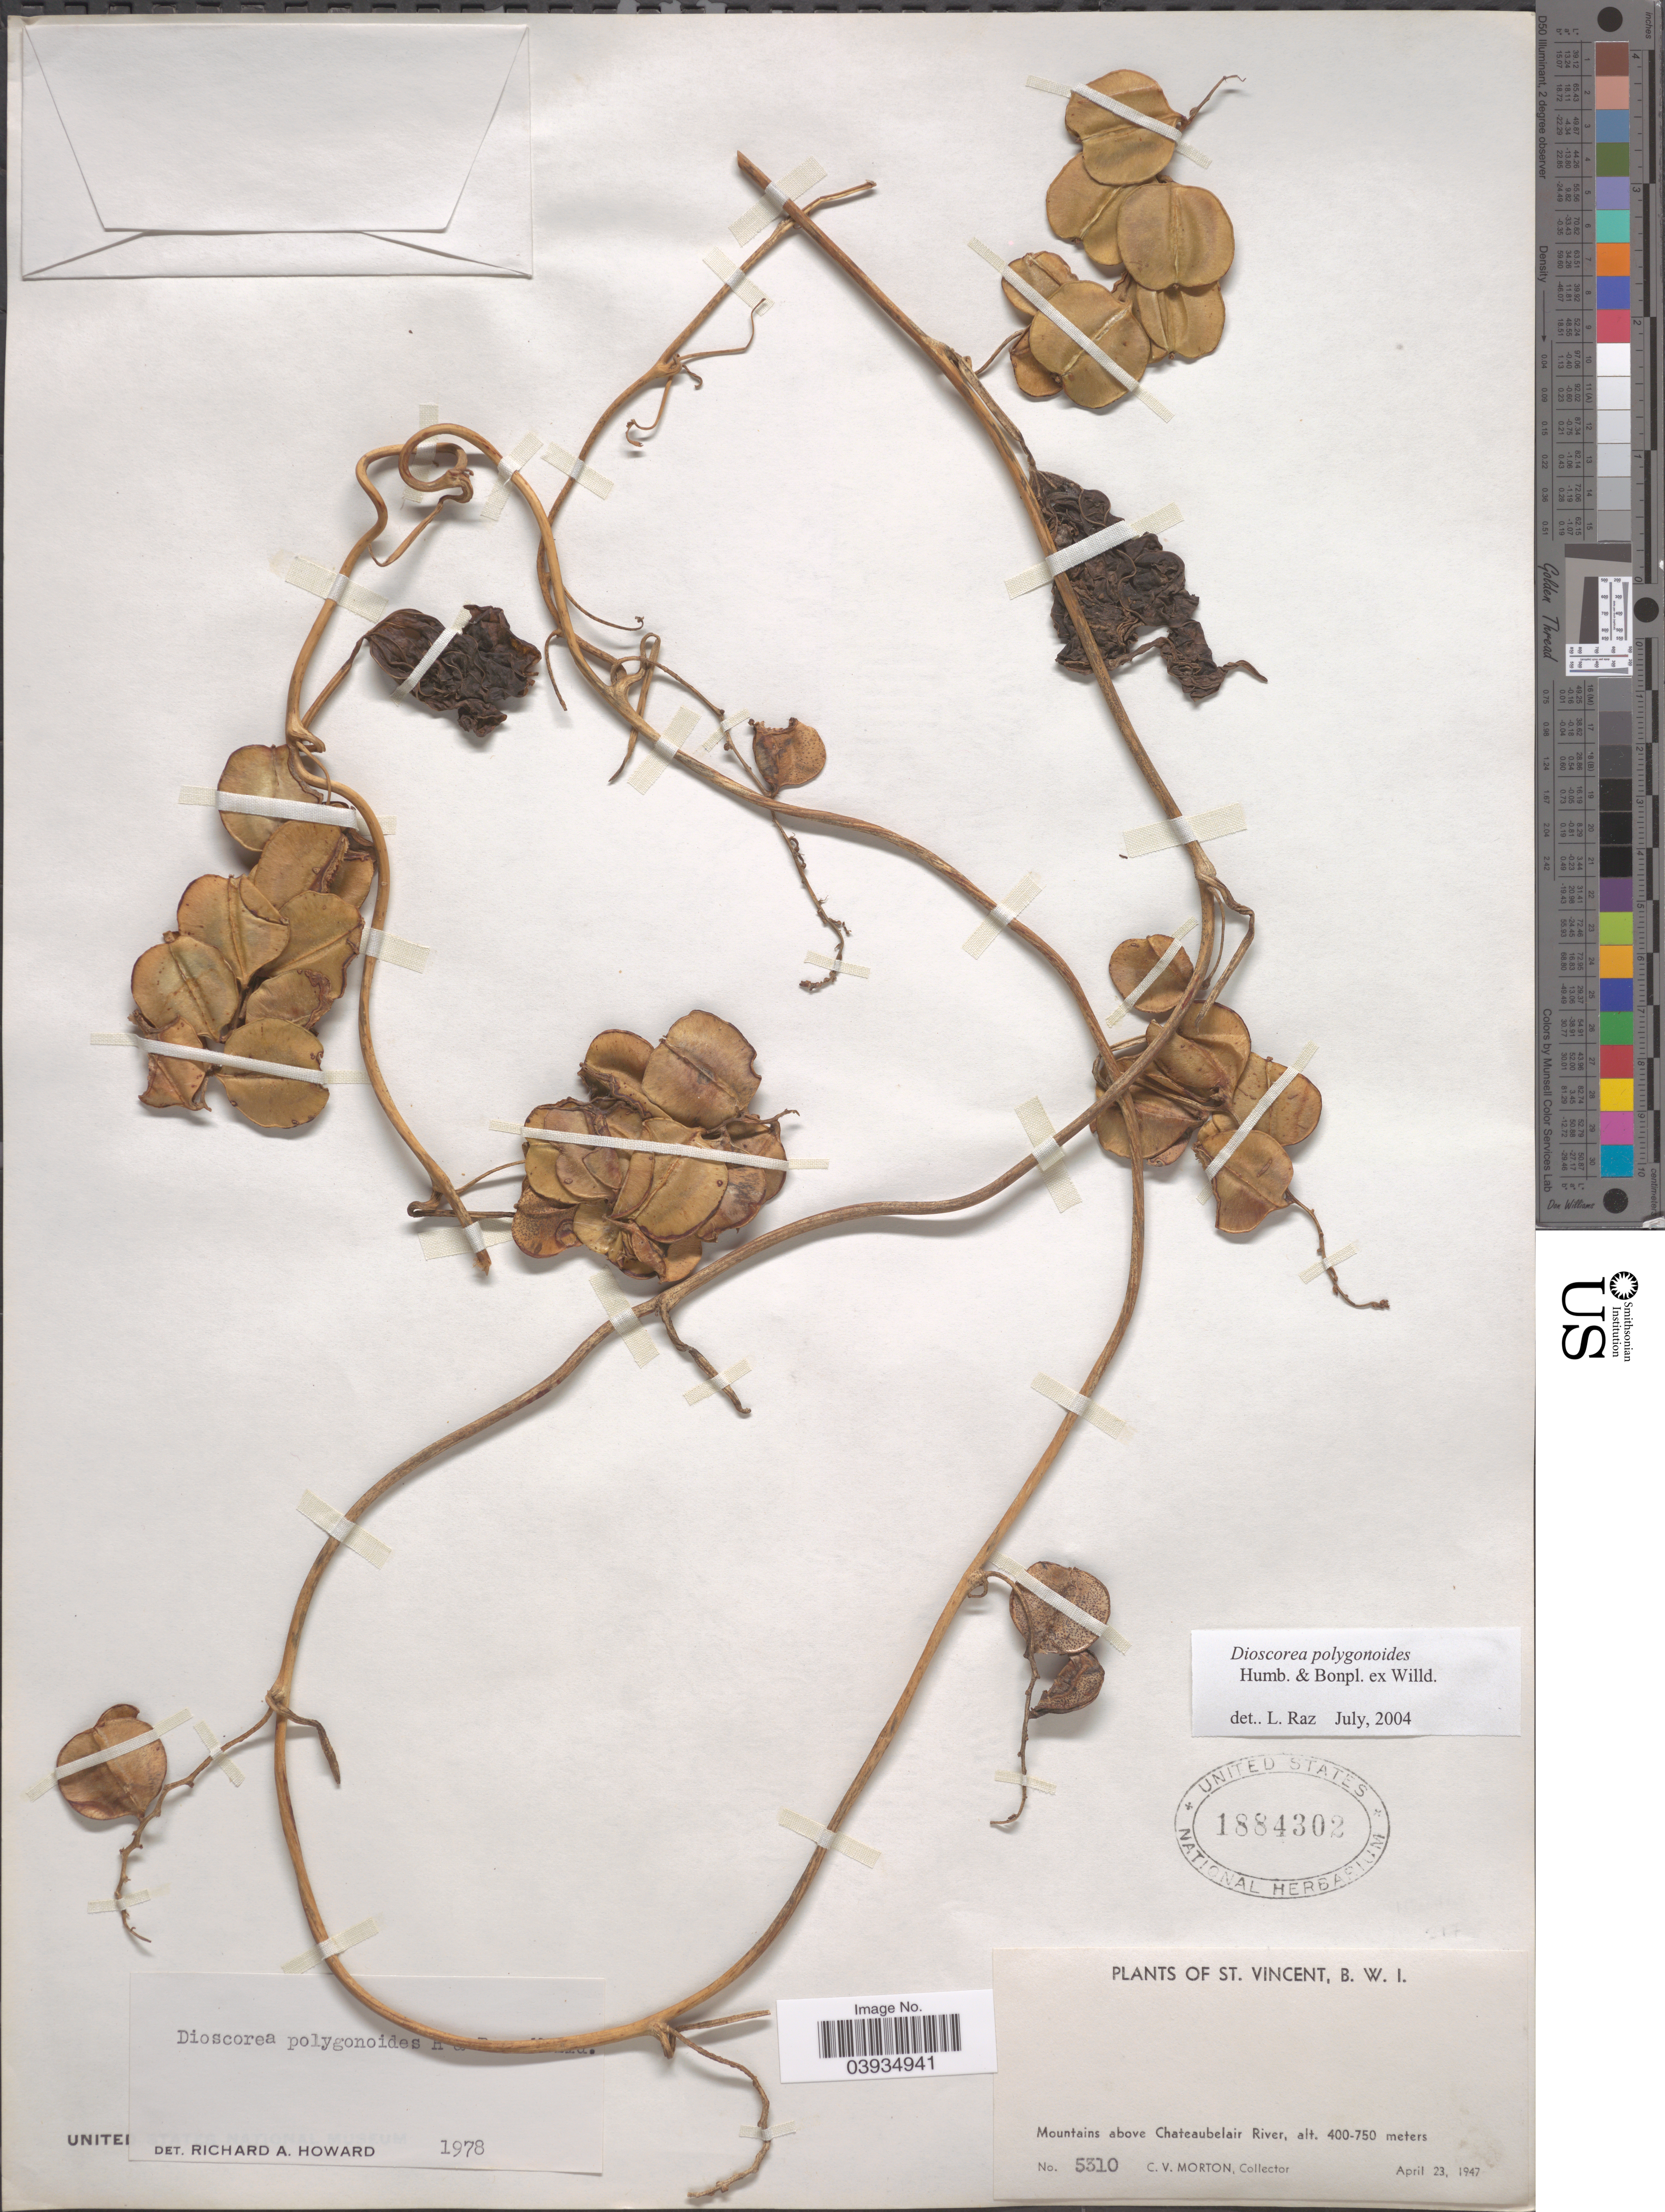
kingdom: Plantae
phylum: Tracheophyta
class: Liliopsida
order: Dioscoreales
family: Dioscoreaceae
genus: Dioscorea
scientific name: Dioscorea polygonoides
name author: Humb. & Bonpl. ex Willd.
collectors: C. V. Morton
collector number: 5310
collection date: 1947-04-23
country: St. Vincent - Grenadines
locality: St. Vincent, B.W. I. Mountains above Chateaubelair River.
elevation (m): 400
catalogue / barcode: US 1884302